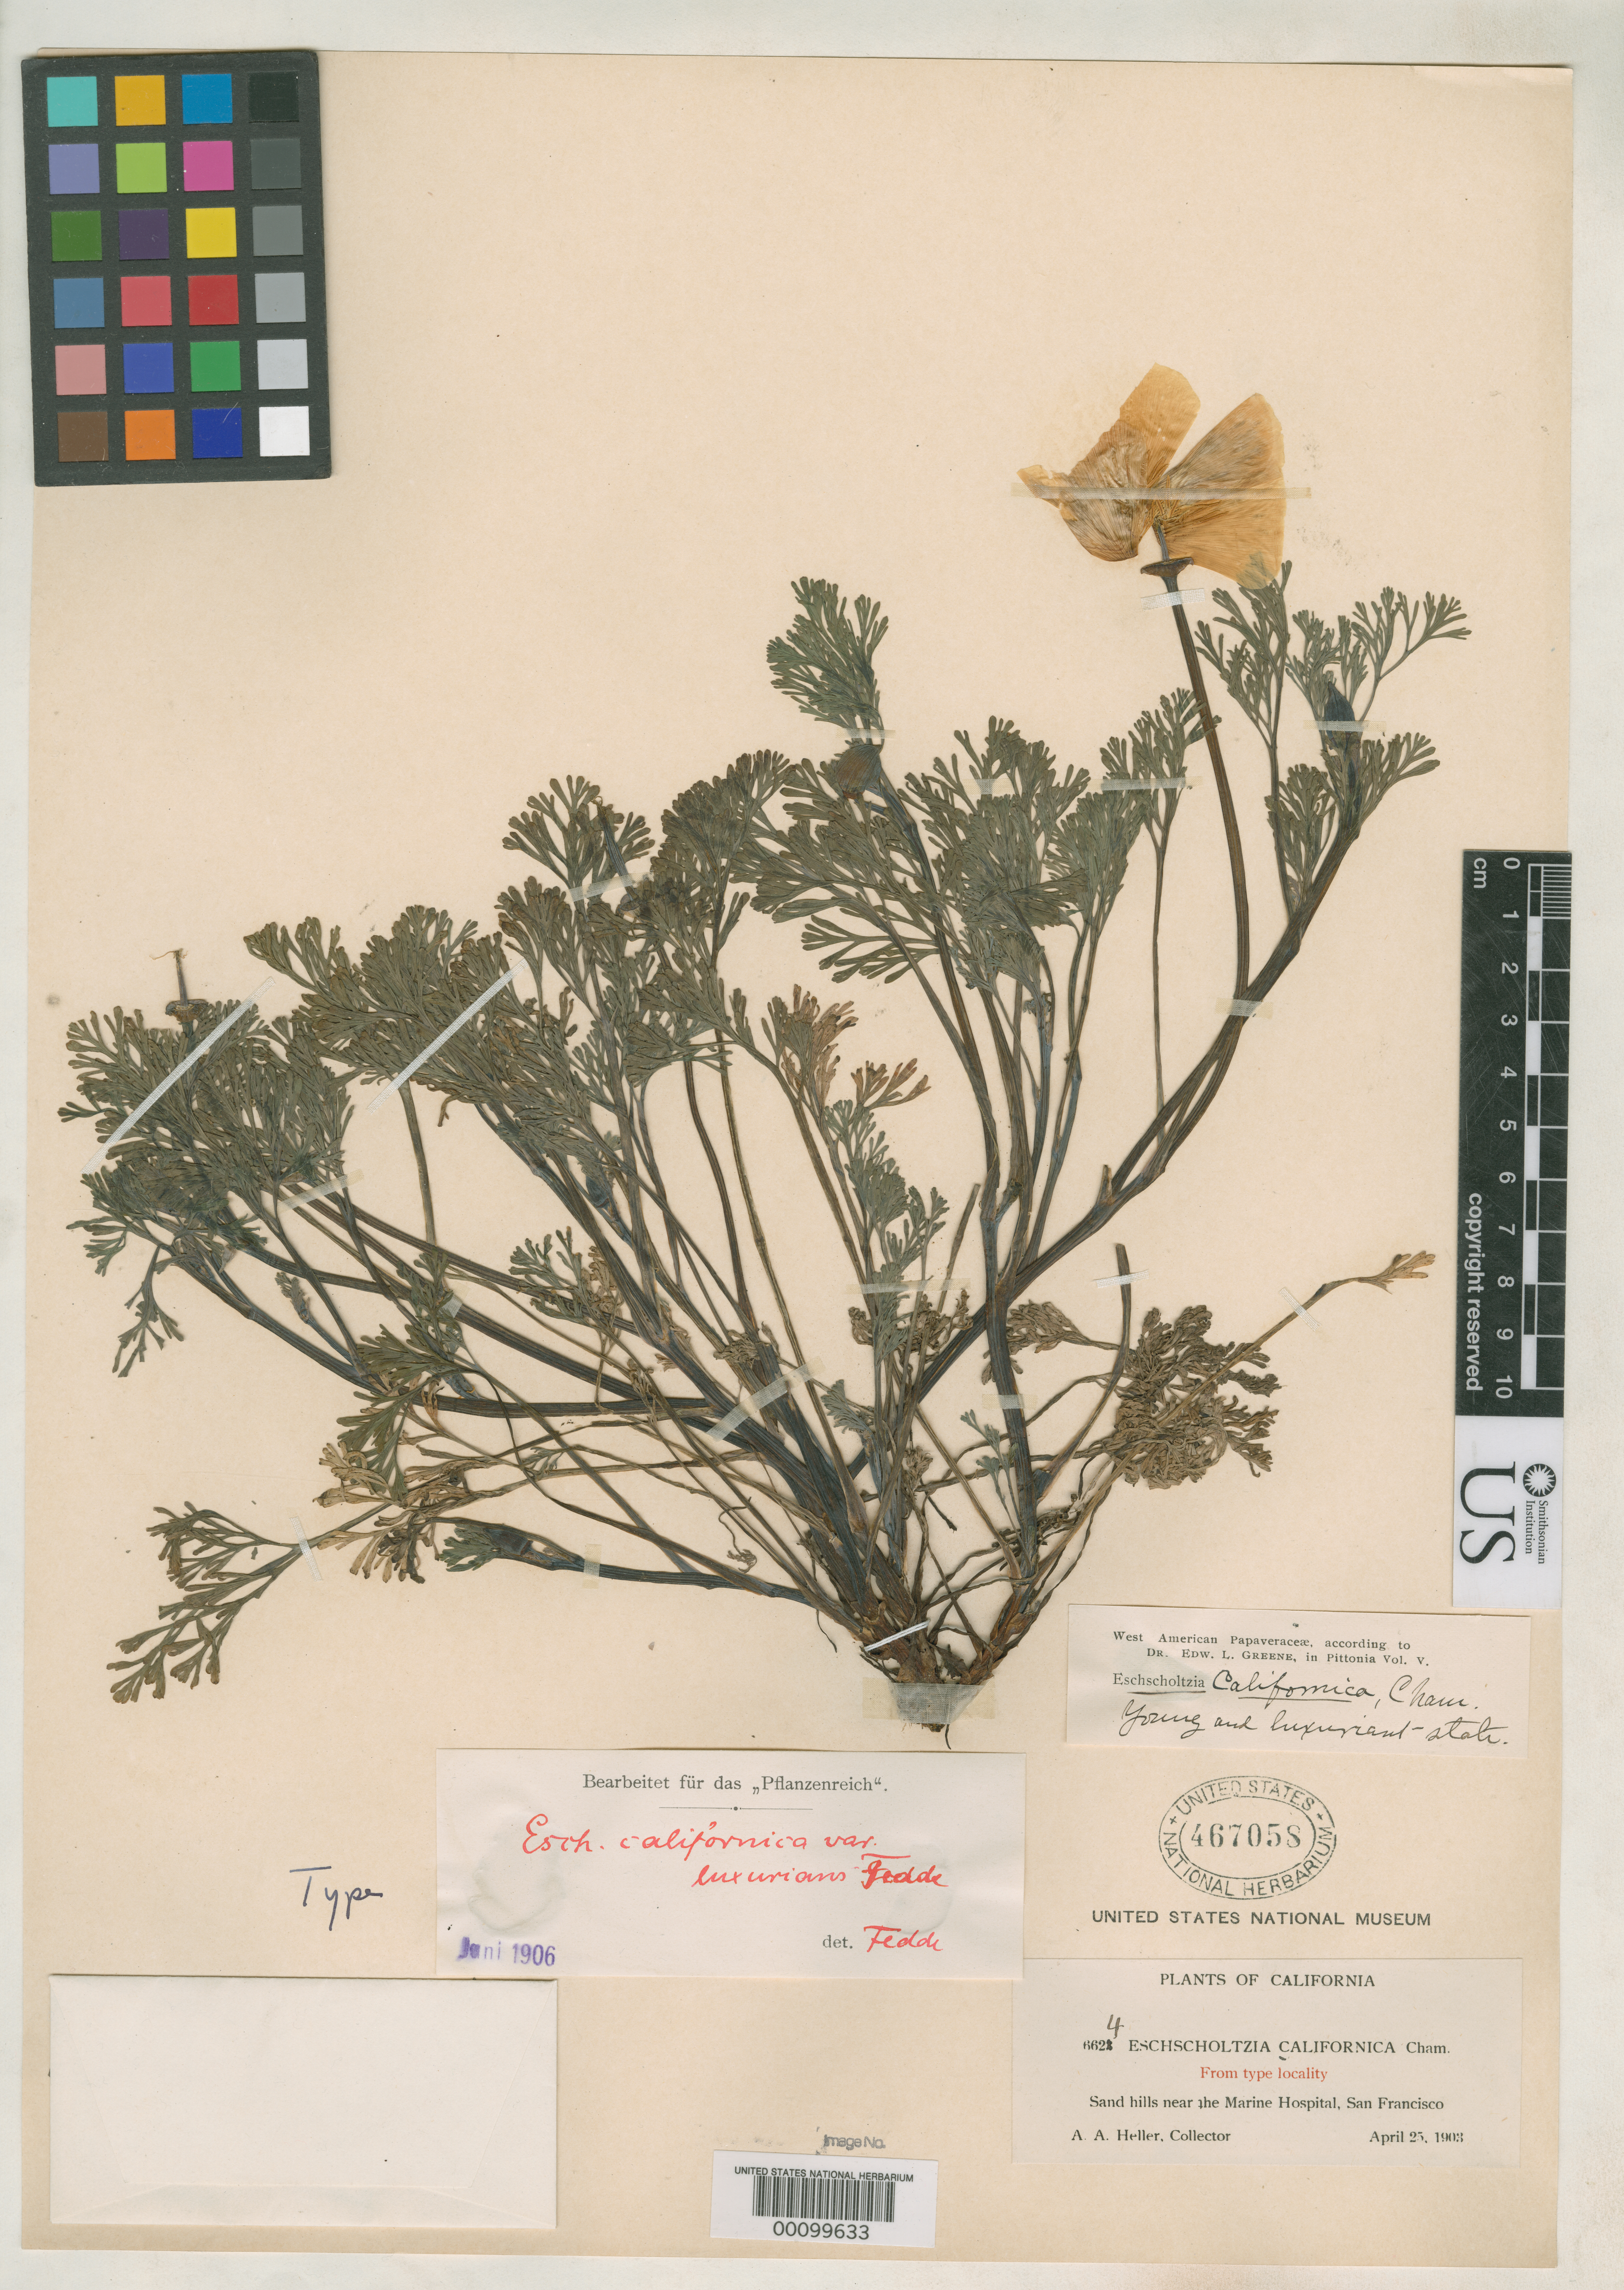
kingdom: Plantae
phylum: Tracheophyta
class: Magnoliopsida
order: Ranunculales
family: Papaveraceae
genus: Eschscholzia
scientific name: Eschscholzia californica var. luxurians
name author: Fedde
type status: Isotype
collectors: A. A. Heller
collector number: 6624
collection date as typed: Apr 1903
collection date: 1903-04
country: United States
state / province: California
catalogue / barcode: US 467058